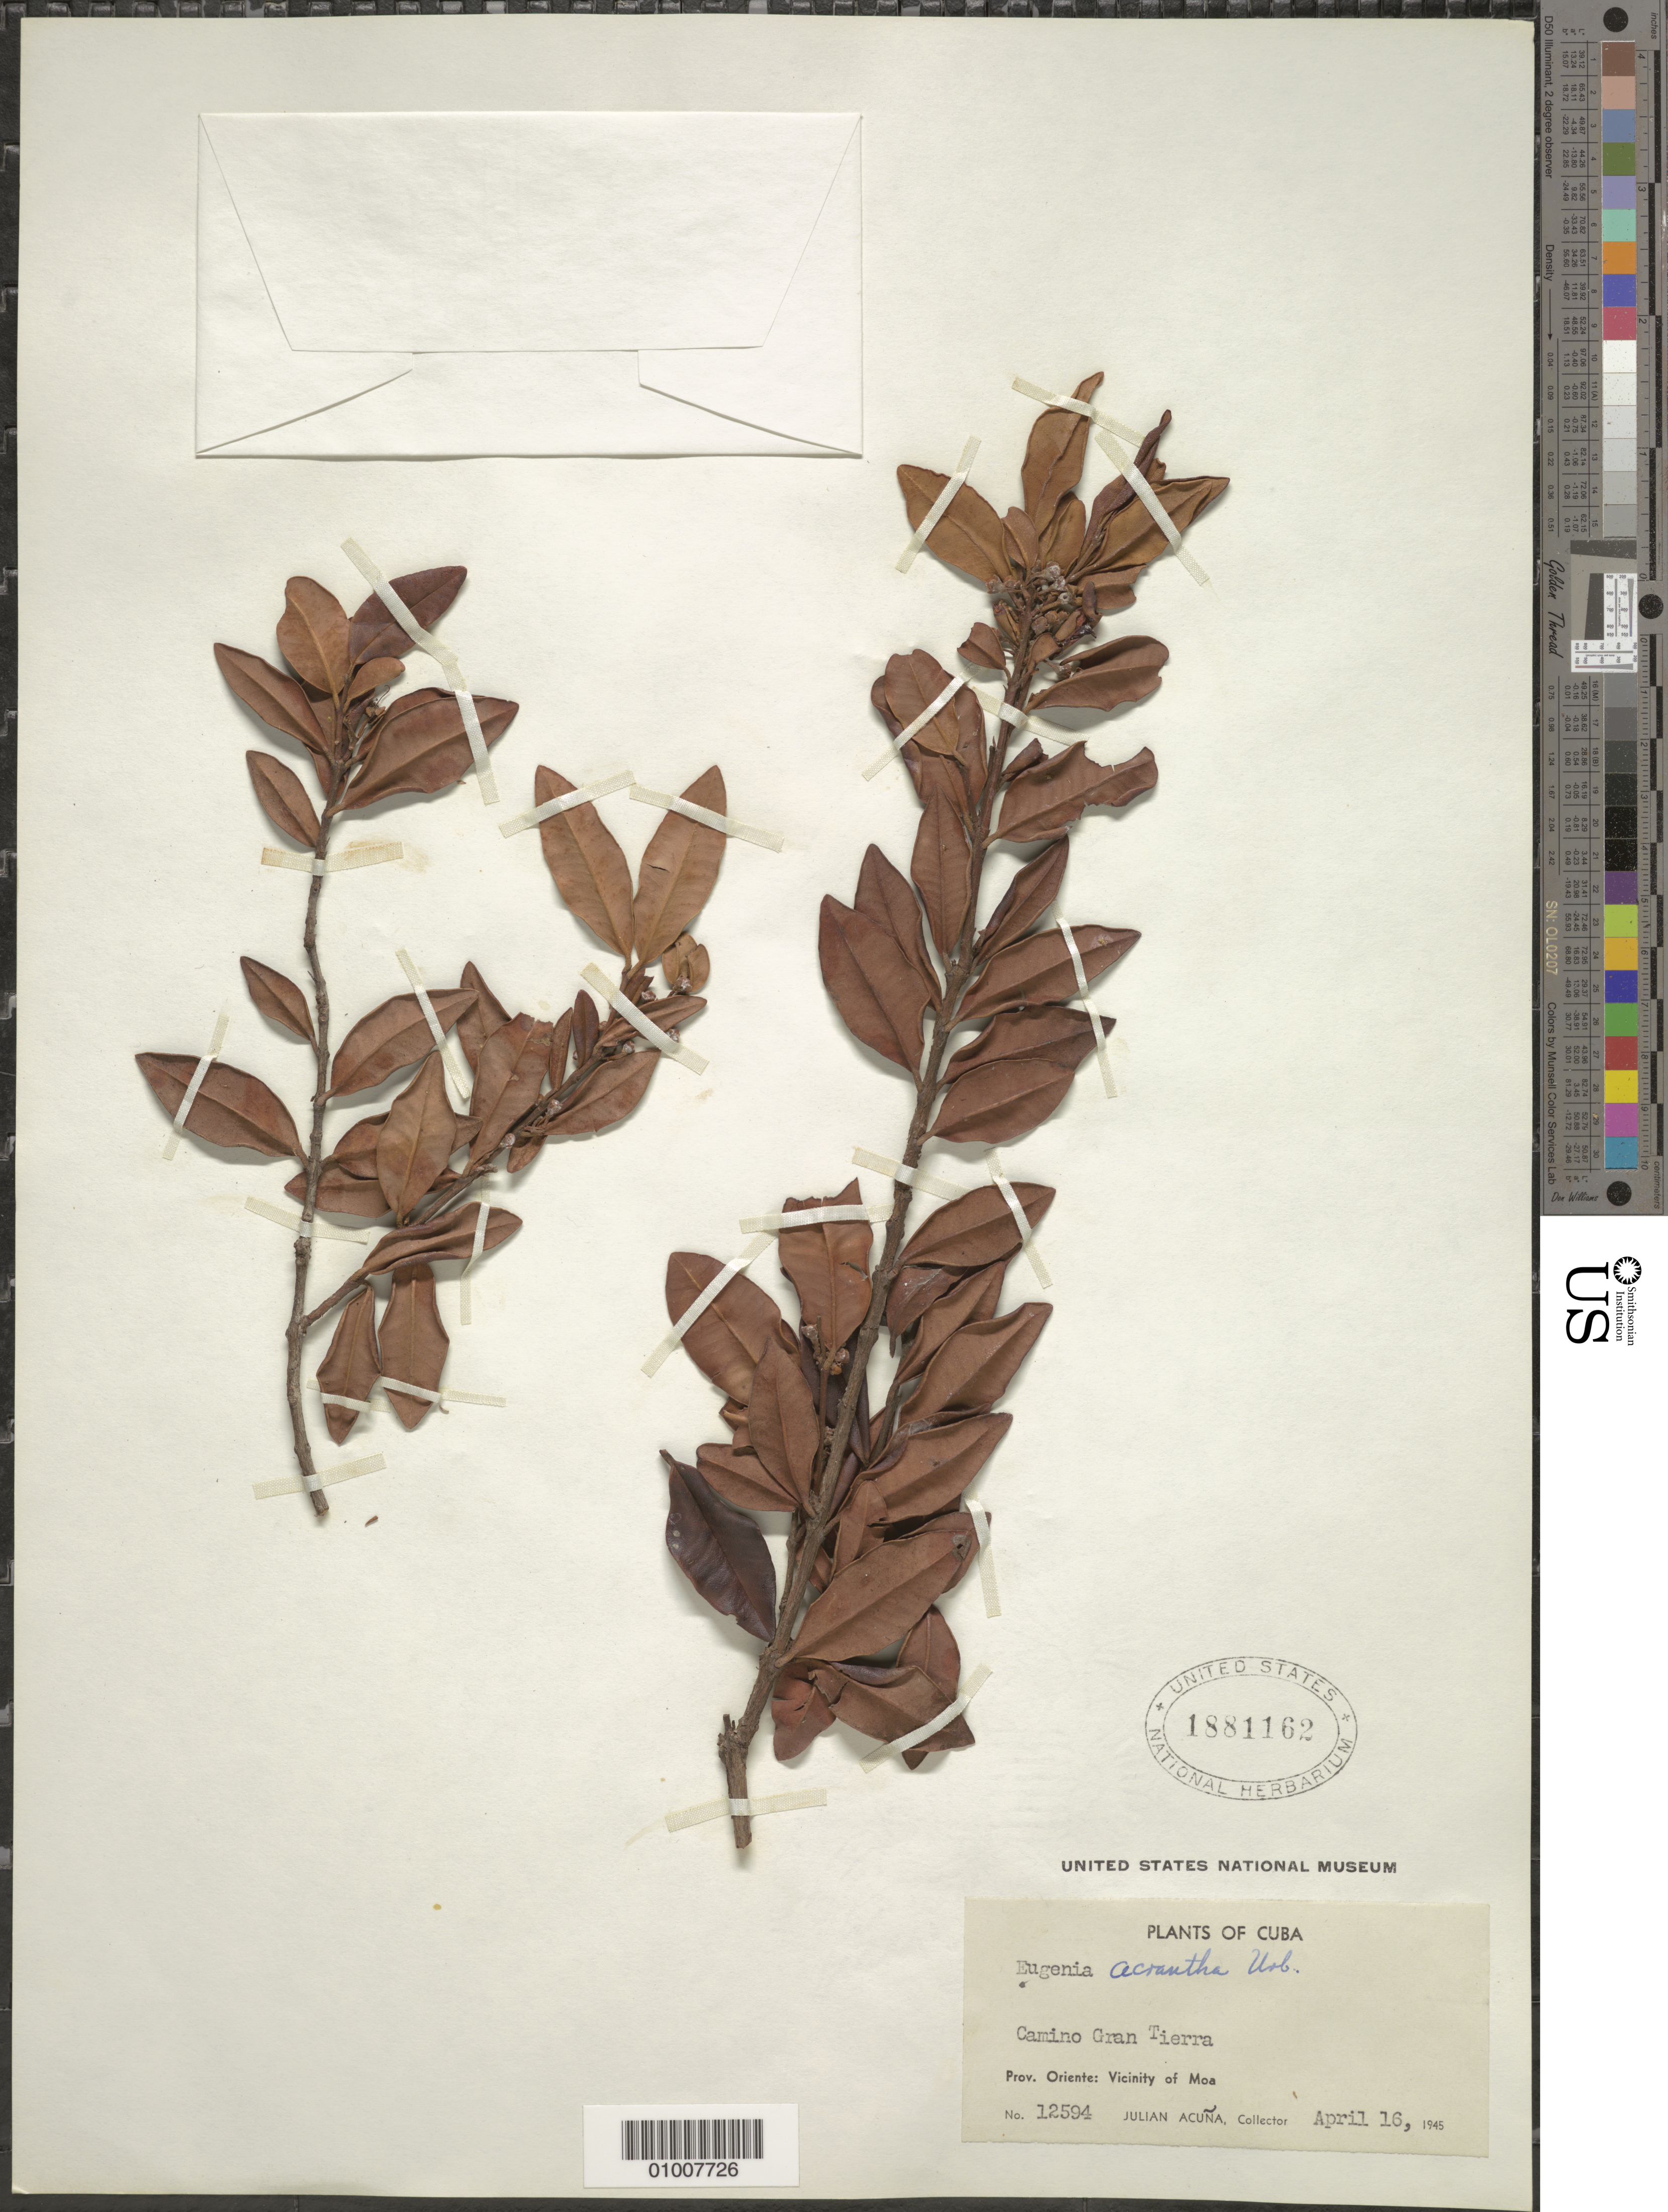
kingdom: Plantae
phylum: Tracheophyta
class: Magnoliopsida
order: Myrtales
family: Myrtaceae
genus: Eugenia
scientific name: Eugenia acrantha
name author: Urb.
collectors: J. Acuña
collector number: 12594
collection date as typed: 16 Apr 1945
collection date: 1945-04-16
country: Cuba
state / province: Holguin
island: Cuba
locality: Camino Gran Tierra Vicinity of Moa [Oriente]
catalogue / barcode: US 1881162